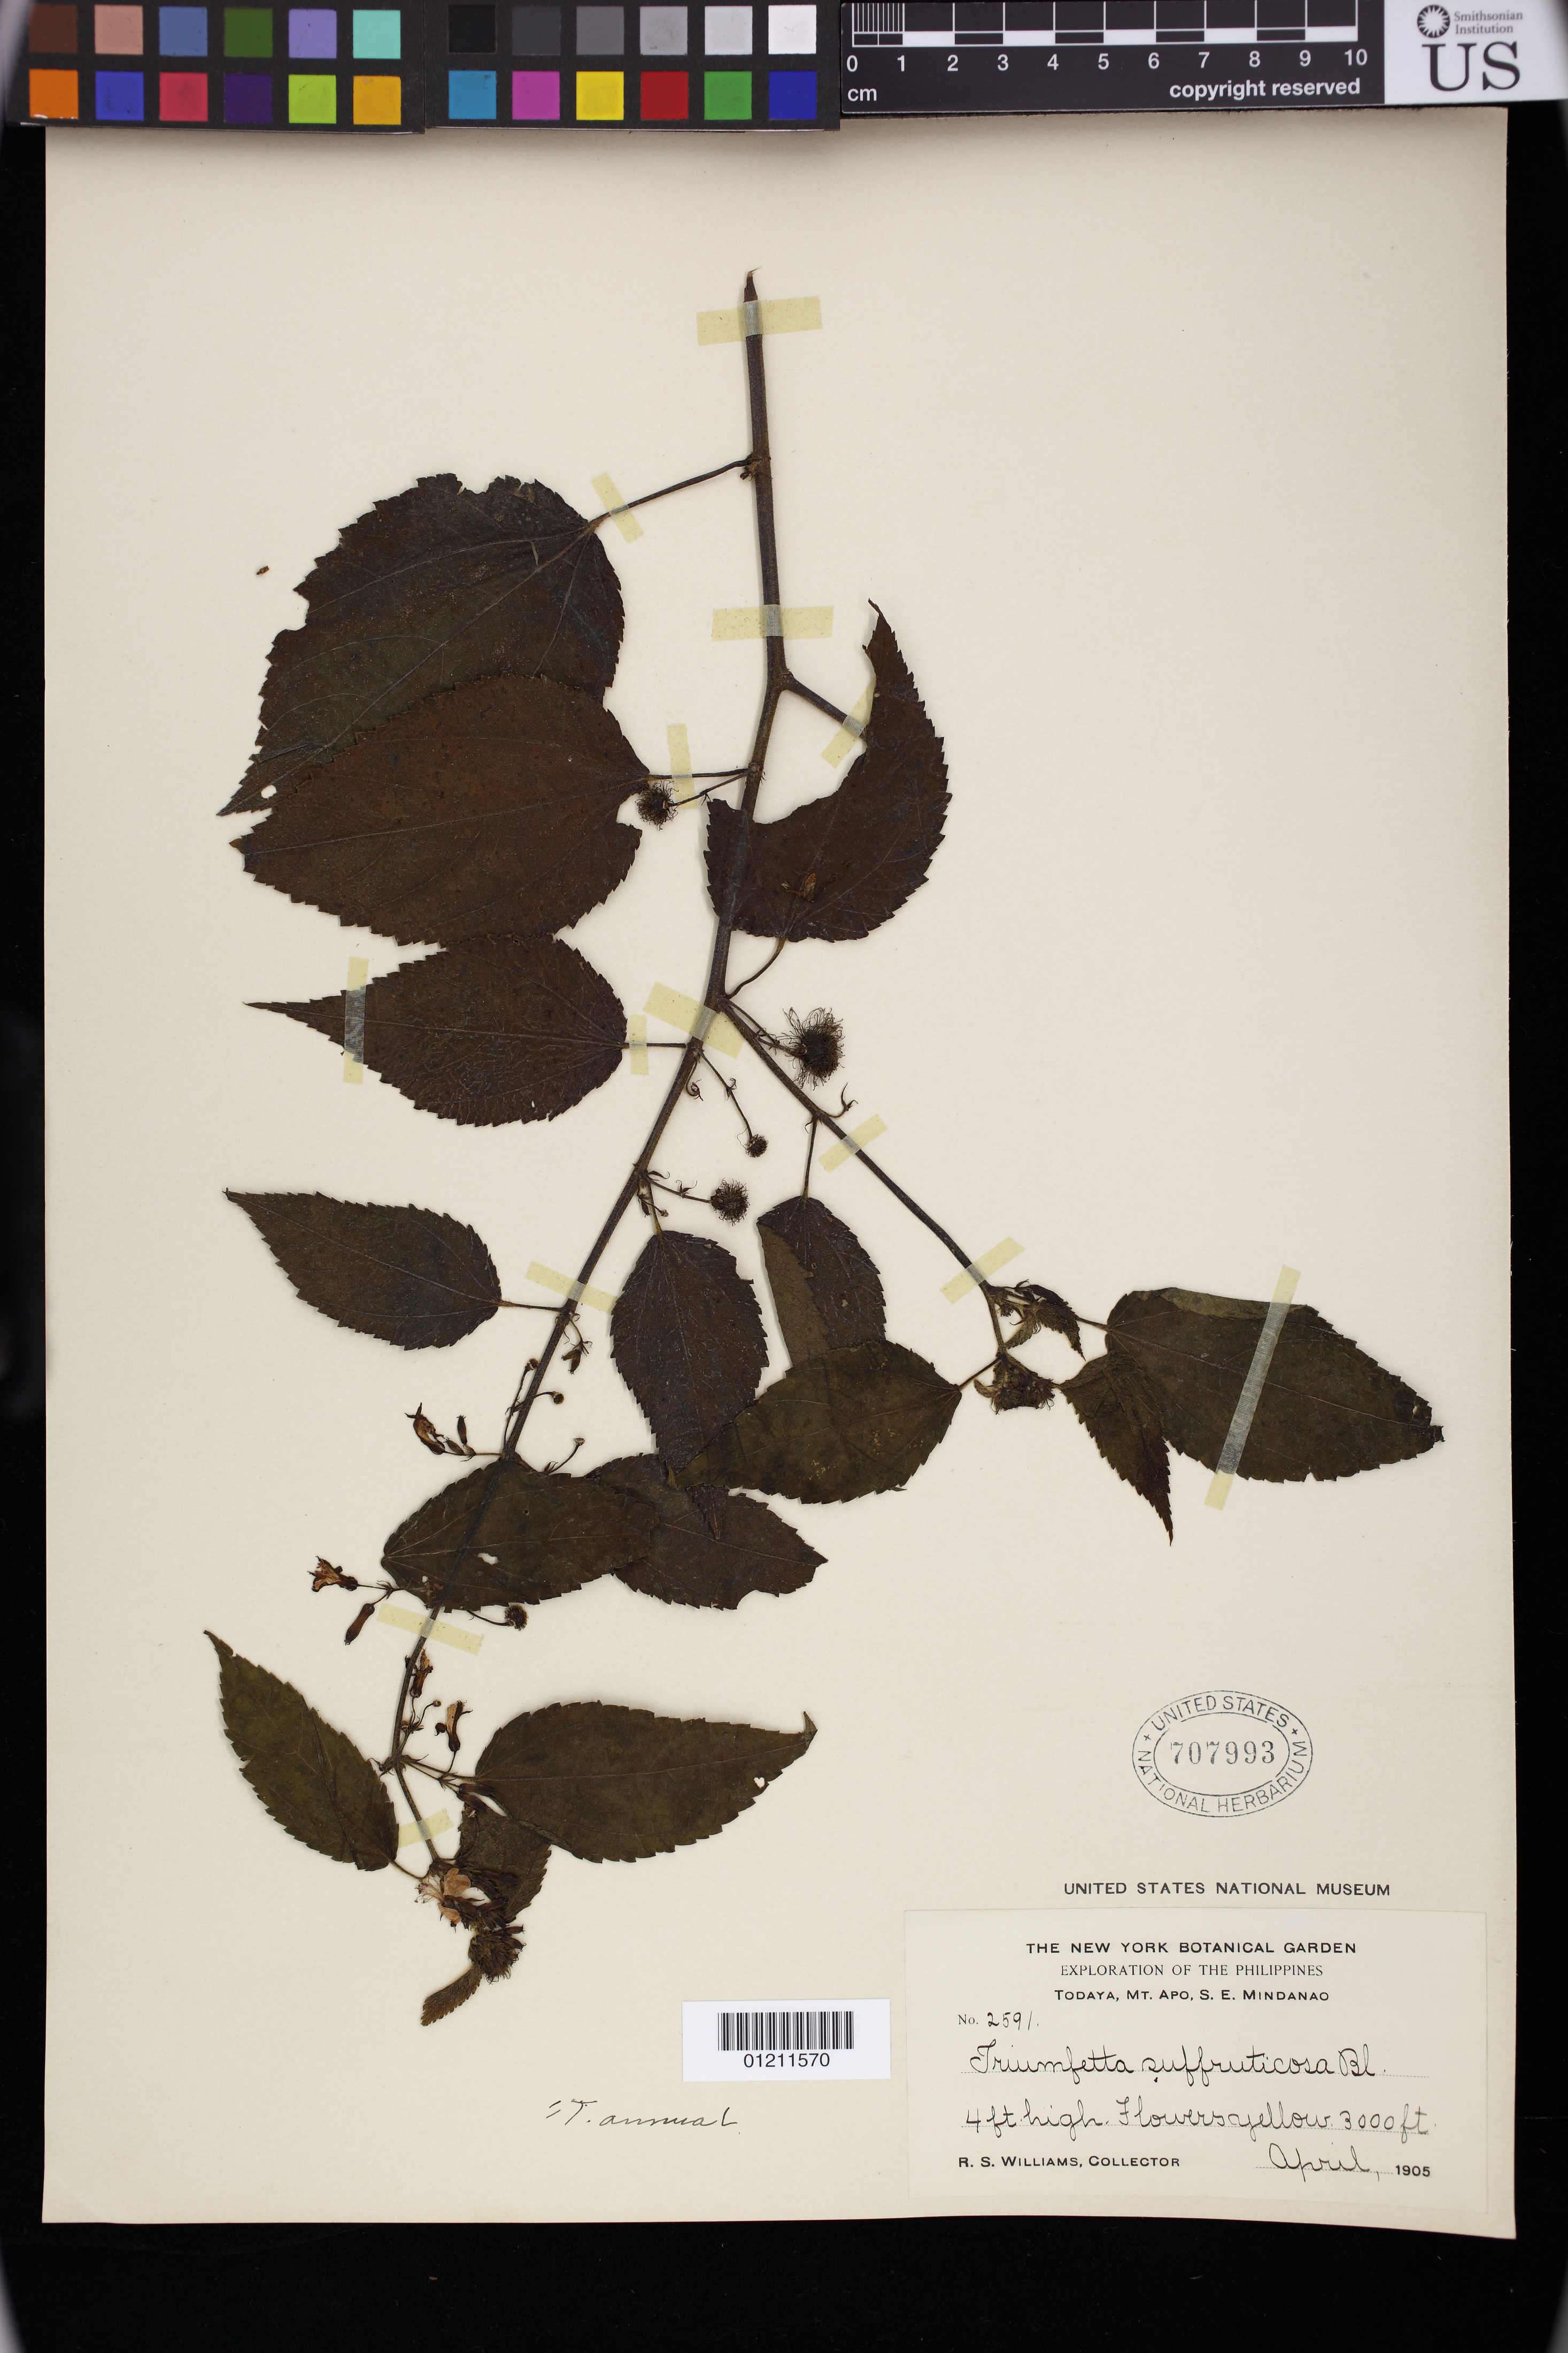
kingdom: Plantae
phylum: Tracheophyta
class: Magnoliopsida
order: Malvales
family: Malvaceae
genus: Triumfetta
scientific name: Triumfetta annua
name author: L.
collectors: R. S. Williams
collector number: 2591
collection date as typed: Apr 1905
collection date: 1905-04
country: Philippines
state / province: Davao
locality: Todaya, Mt. Apo, S.E. Mindanao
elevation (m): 914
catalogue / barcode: US 707993